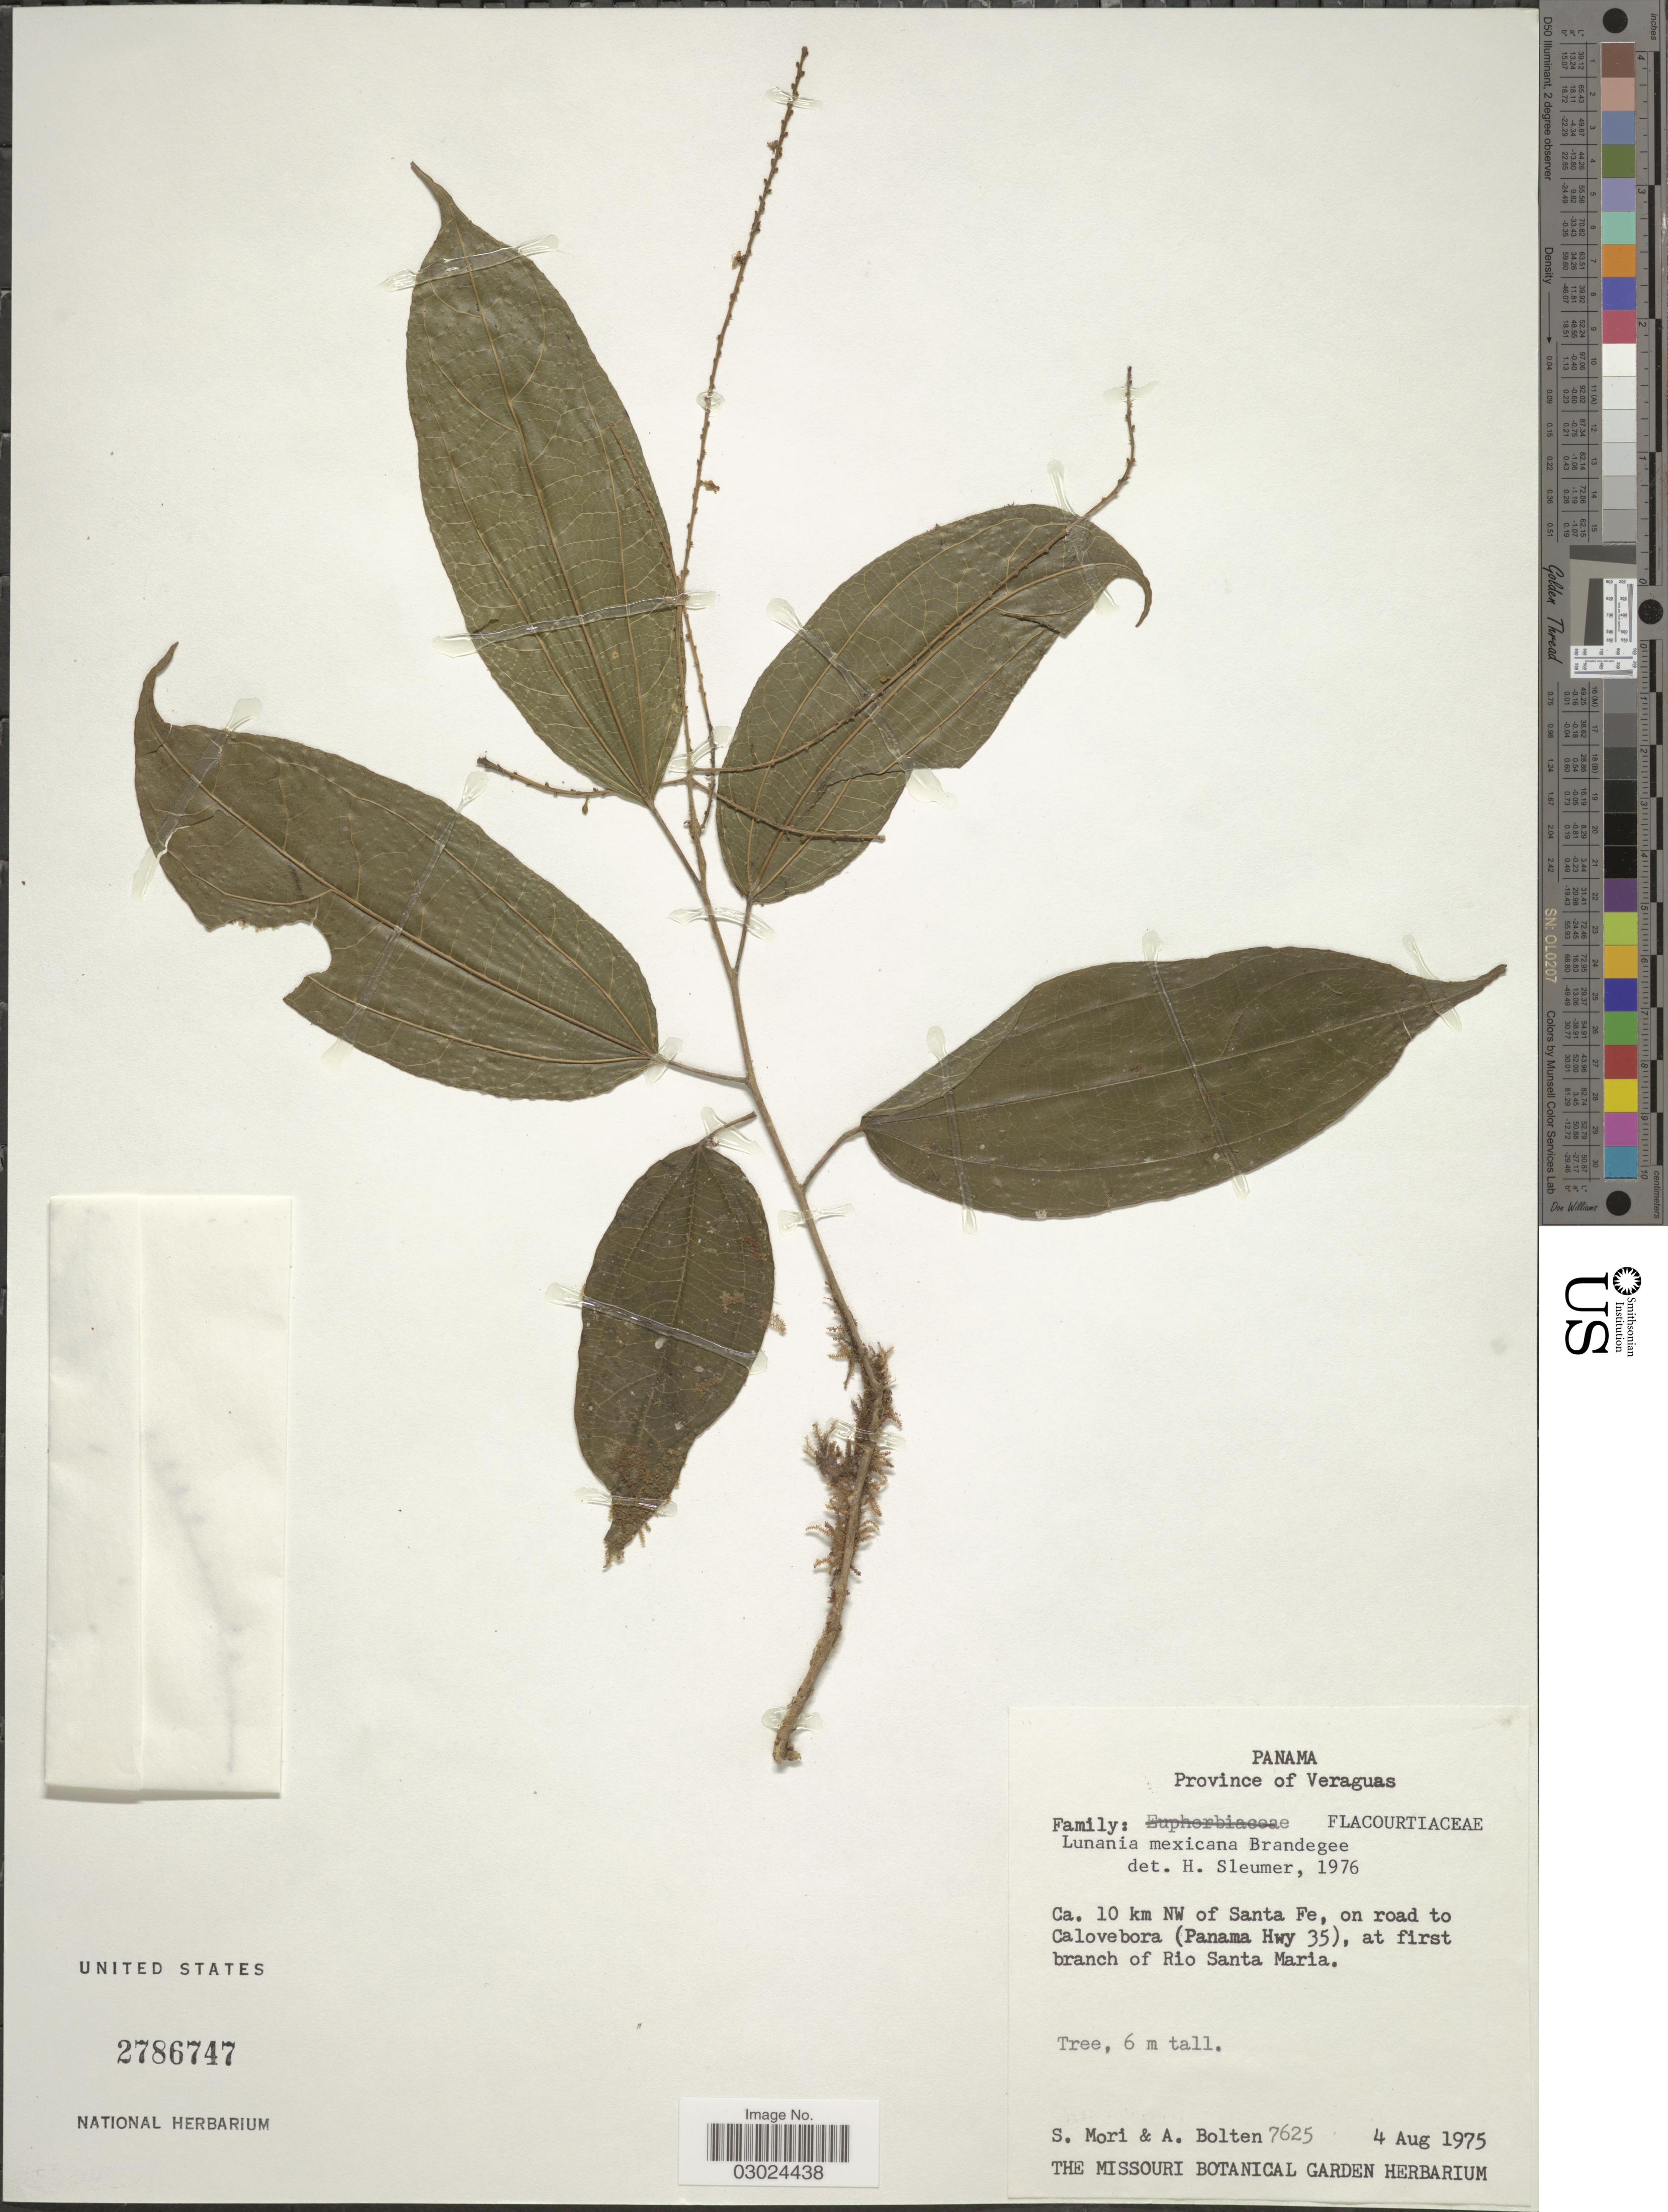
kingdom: Plantae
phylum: Tracheophyta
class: Magnoliopsida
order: Malpighiales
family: Salicaceae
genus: Lunania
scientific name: Lunania mexicana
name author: Brandegee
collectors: S. Mori & A. Bolten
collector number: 7625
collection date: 1975-08-04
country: Panama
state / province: Veraguas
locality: Province of Veraguas. Ca. 10 km NW of Santa Fe, on road to Calovebora (Panama Hwy 35), at first branch of Rio Santa Maria.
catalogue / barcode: US 2786747